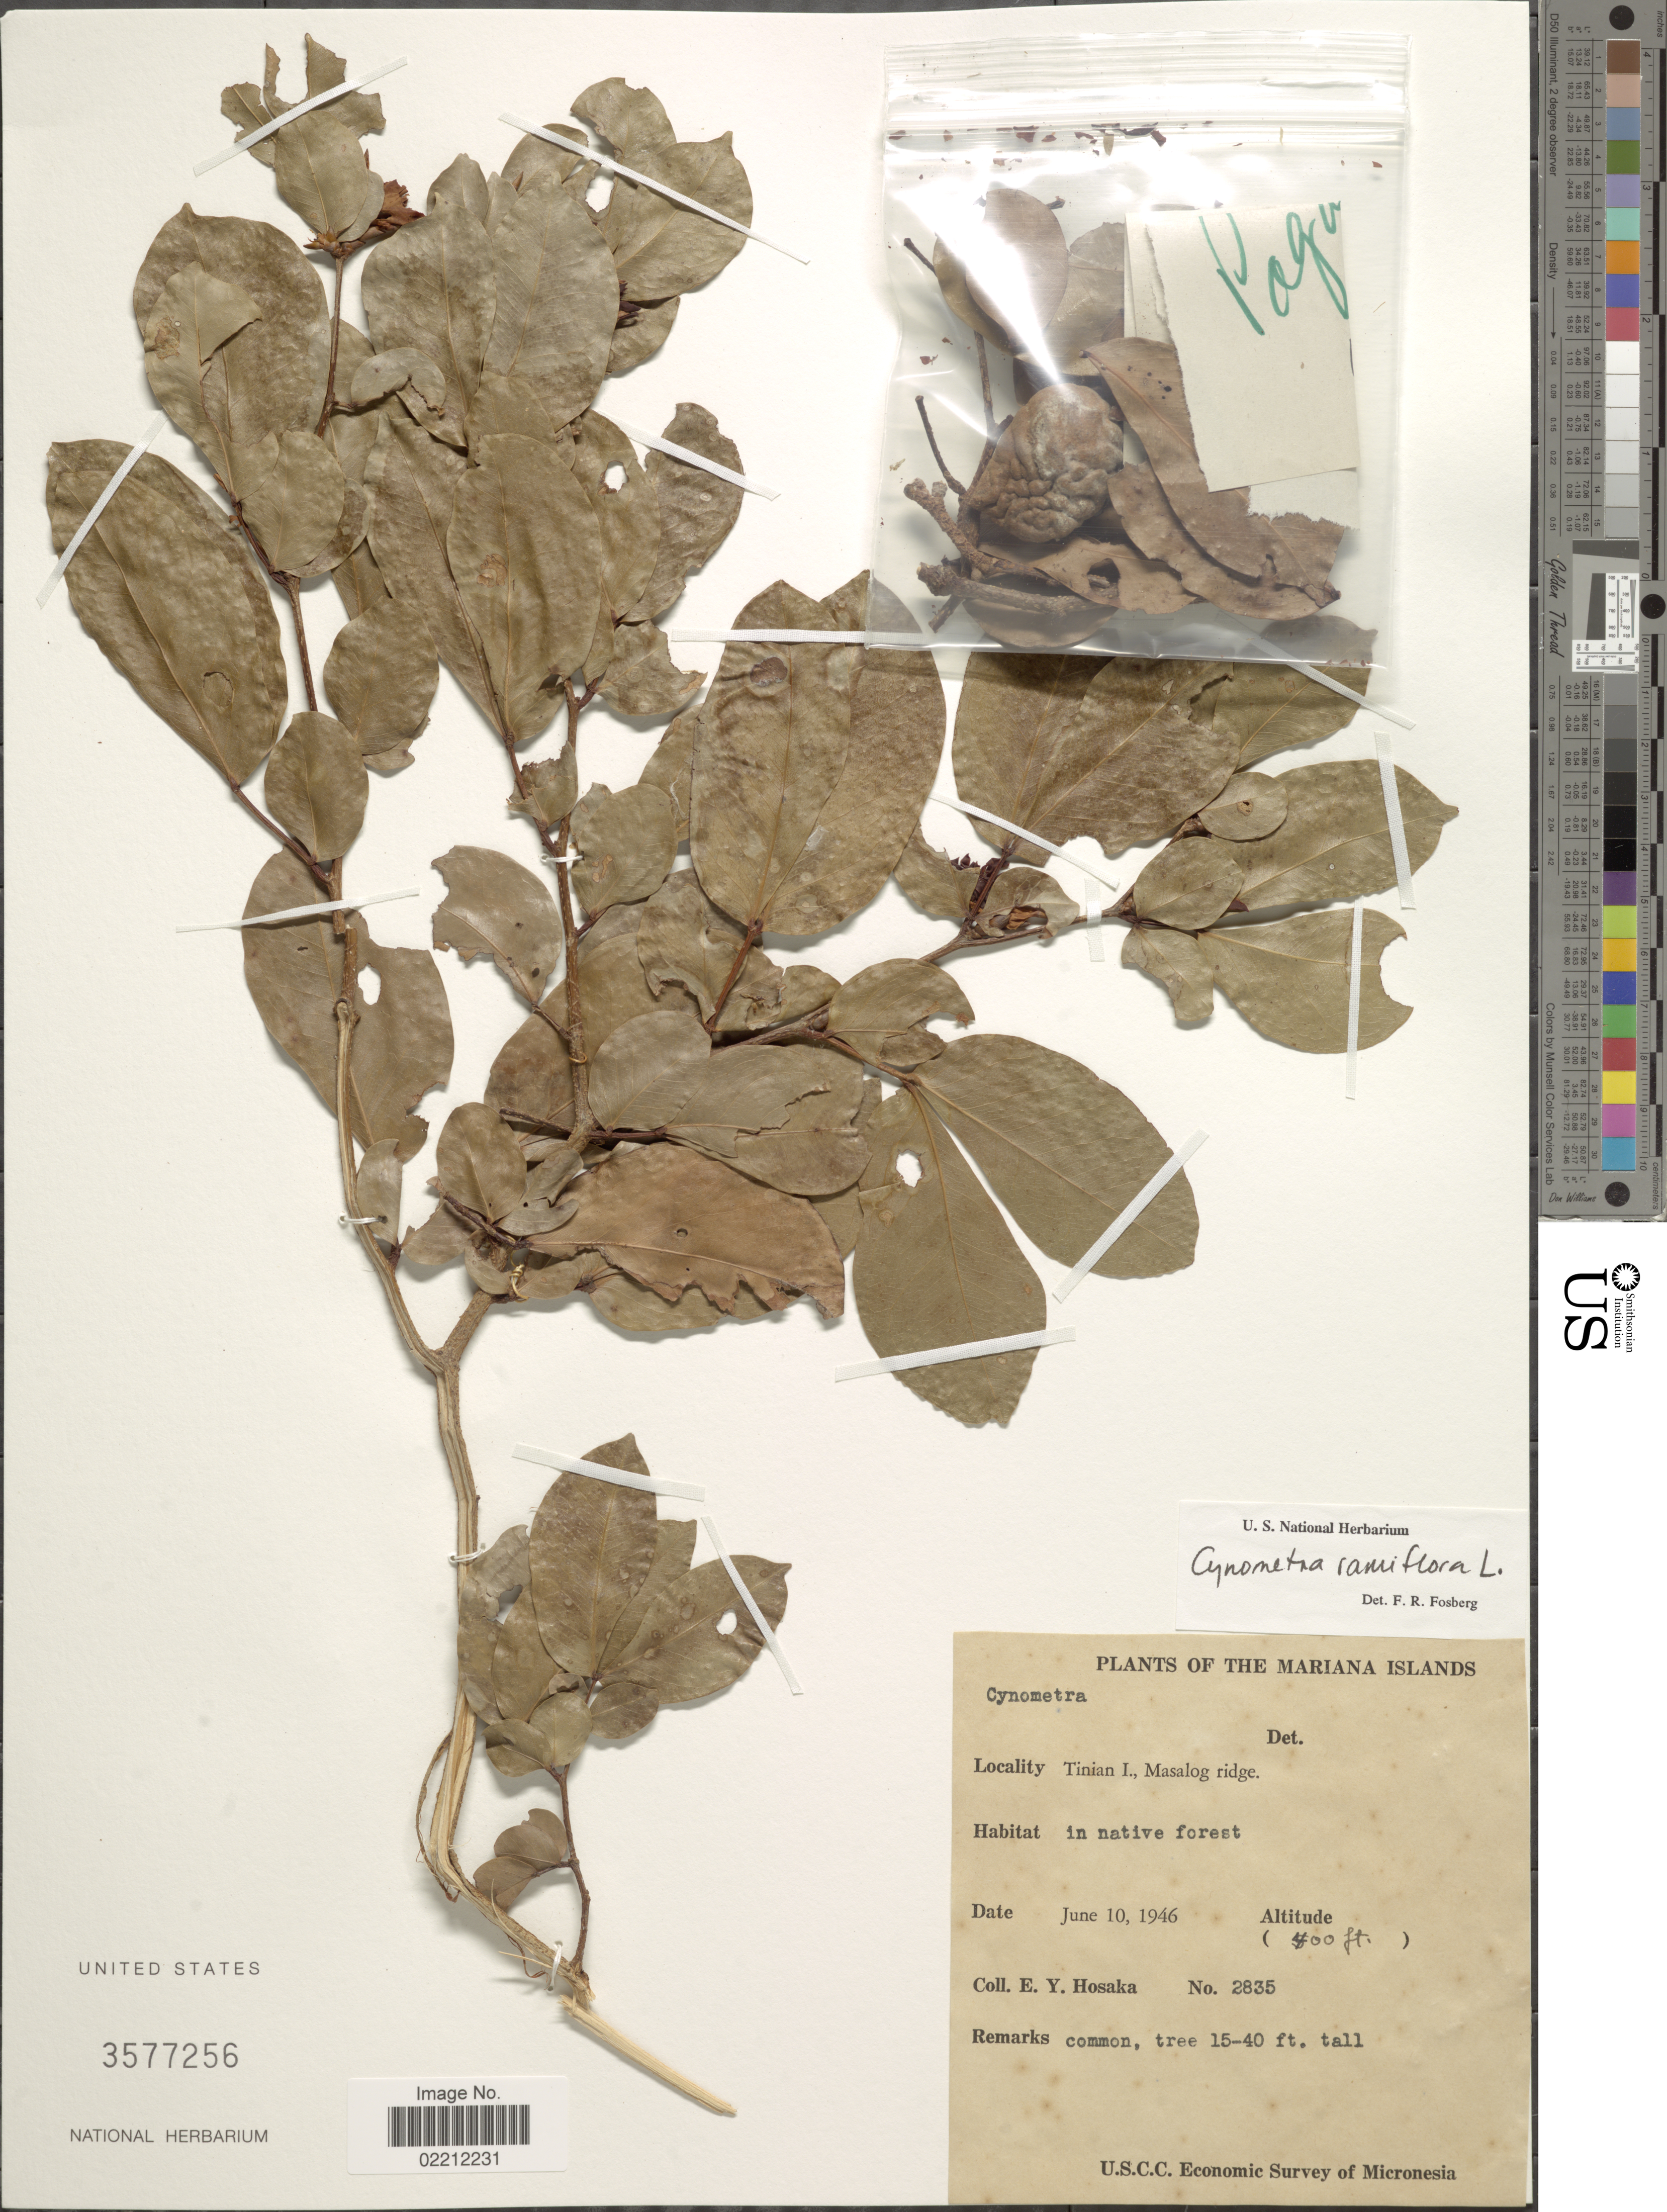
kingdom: Plantae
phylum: Tracheophyta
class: Magnoliopsida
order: Fabales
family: Fabaceae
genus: Cynometra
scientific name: Cynometra ramiflora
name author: L.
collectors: E. Y. Hosaka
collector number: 2835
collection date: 1946-06-10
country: Northern Mariana Islands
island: Tinian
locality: Tinian I., Masalog ridge.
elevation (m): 122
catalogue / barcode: US 3577256